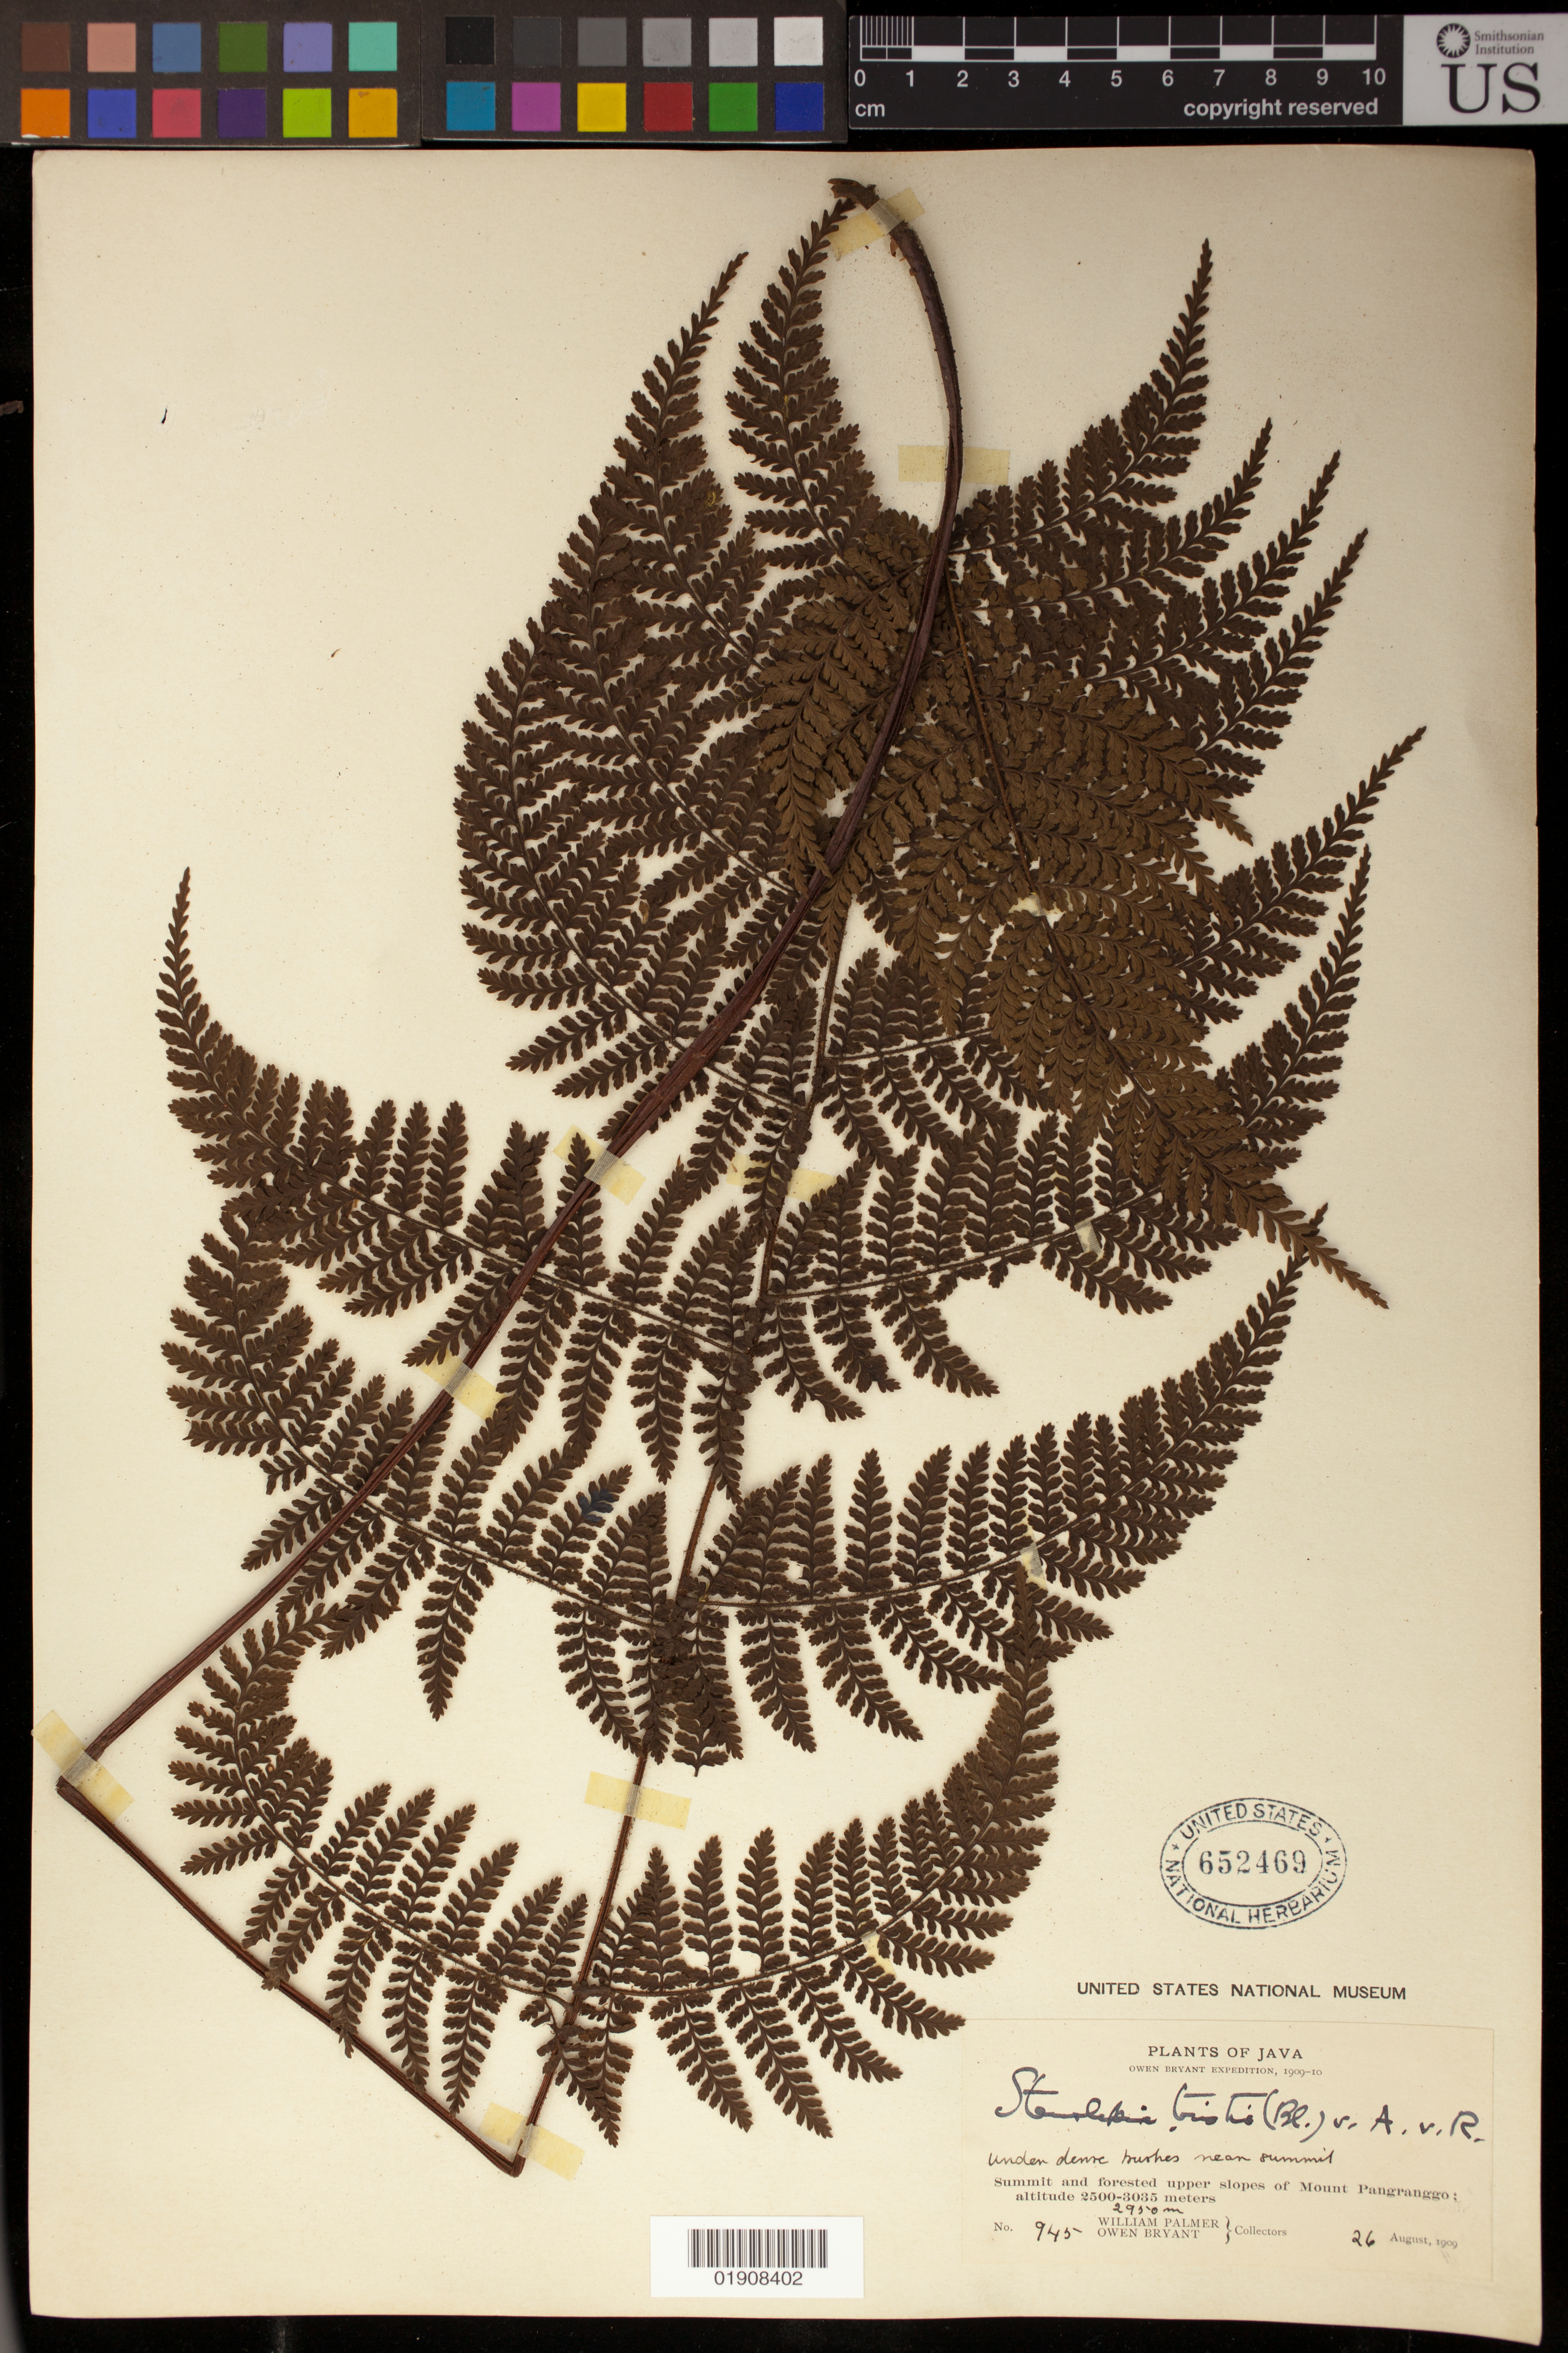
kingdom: Plantae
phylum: Tracheophyta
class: Polypodiopsida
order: Polypodiales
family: Dryopteridaceae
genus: Dryopteris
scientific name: Dryopteris hypolepidioides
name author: Rosenst.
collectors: W. Palmer & O. Bryant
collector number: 945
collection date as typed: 26 Aug 1909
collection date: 1909-08-26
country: Indonesia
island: Java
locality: Summit and forested upper slopes of Mount Pangranggo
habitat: Under dense bushes near summit.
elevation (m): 2950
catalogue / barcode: US 652469